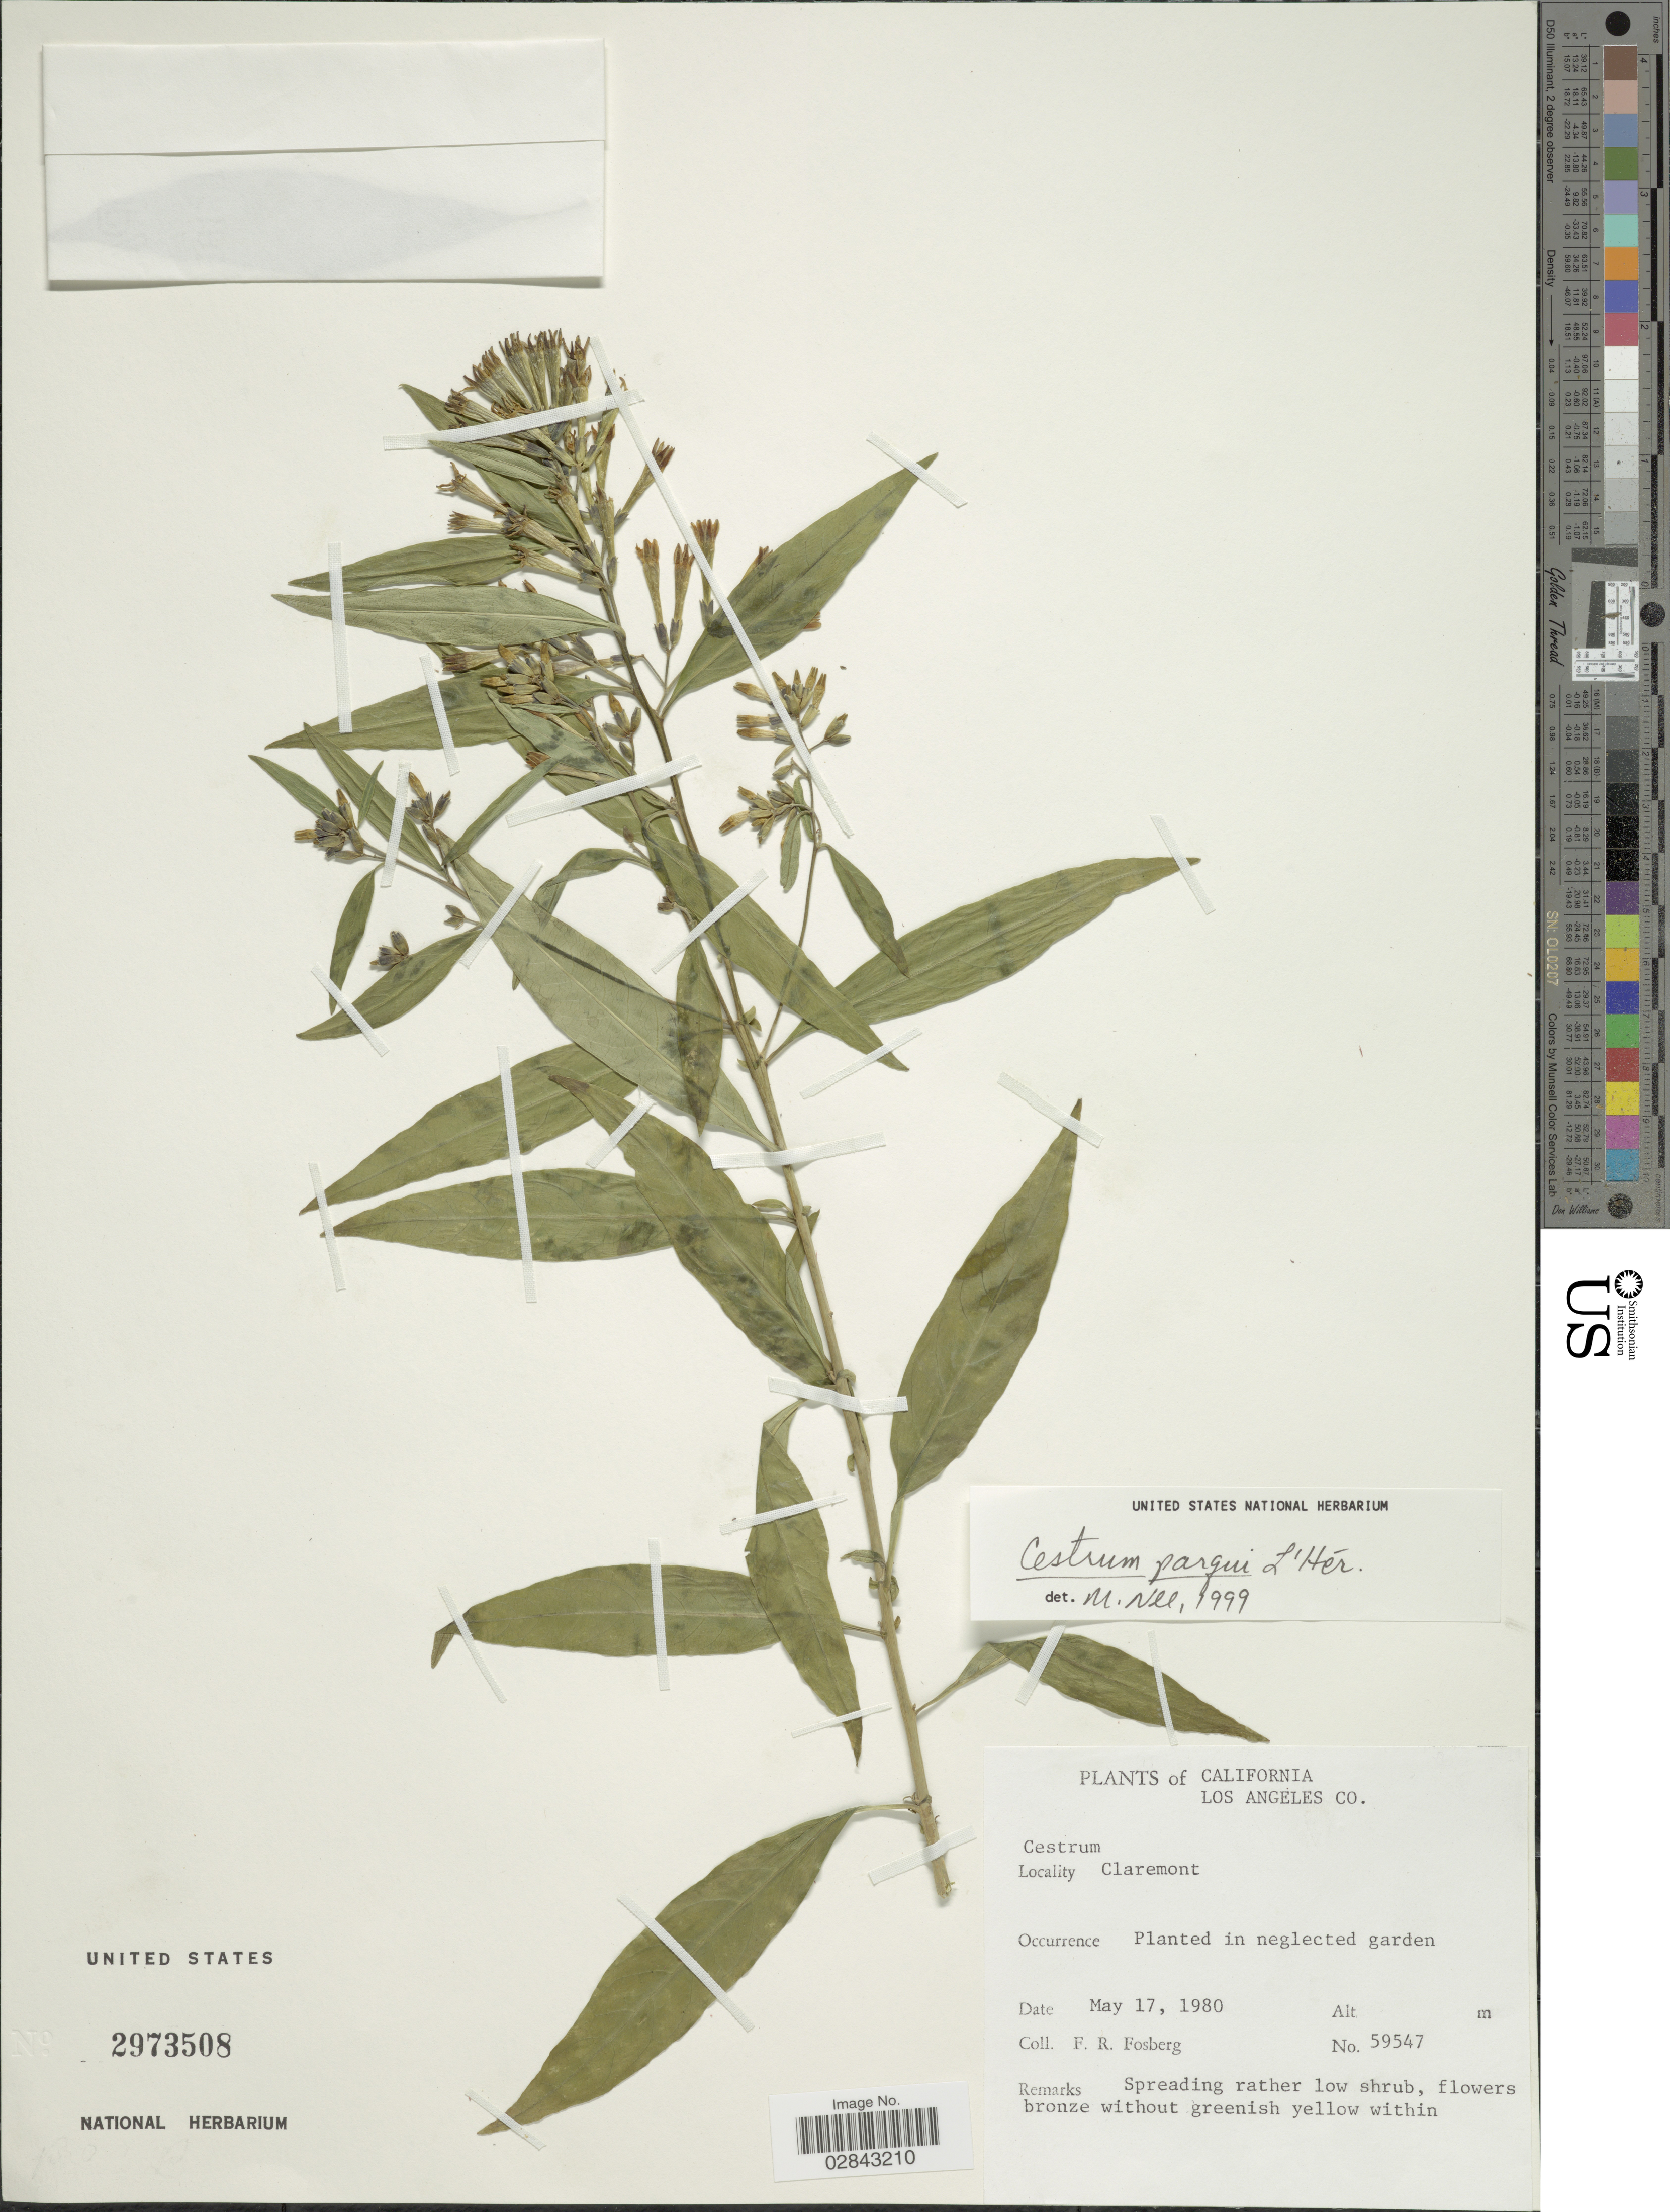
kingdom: Plantae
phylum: Tracheophyta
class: Magnoliopsida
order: Solanales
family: Solanaceae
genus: Cestrum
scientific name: Cestrum parqui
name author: L'Hér.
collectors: F. R. Fosberg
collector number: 59547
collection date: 1980-05-17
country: United States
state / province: California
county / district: Los Angeles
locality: Los Angeles Co. Claremont.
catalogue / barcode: US 2973508